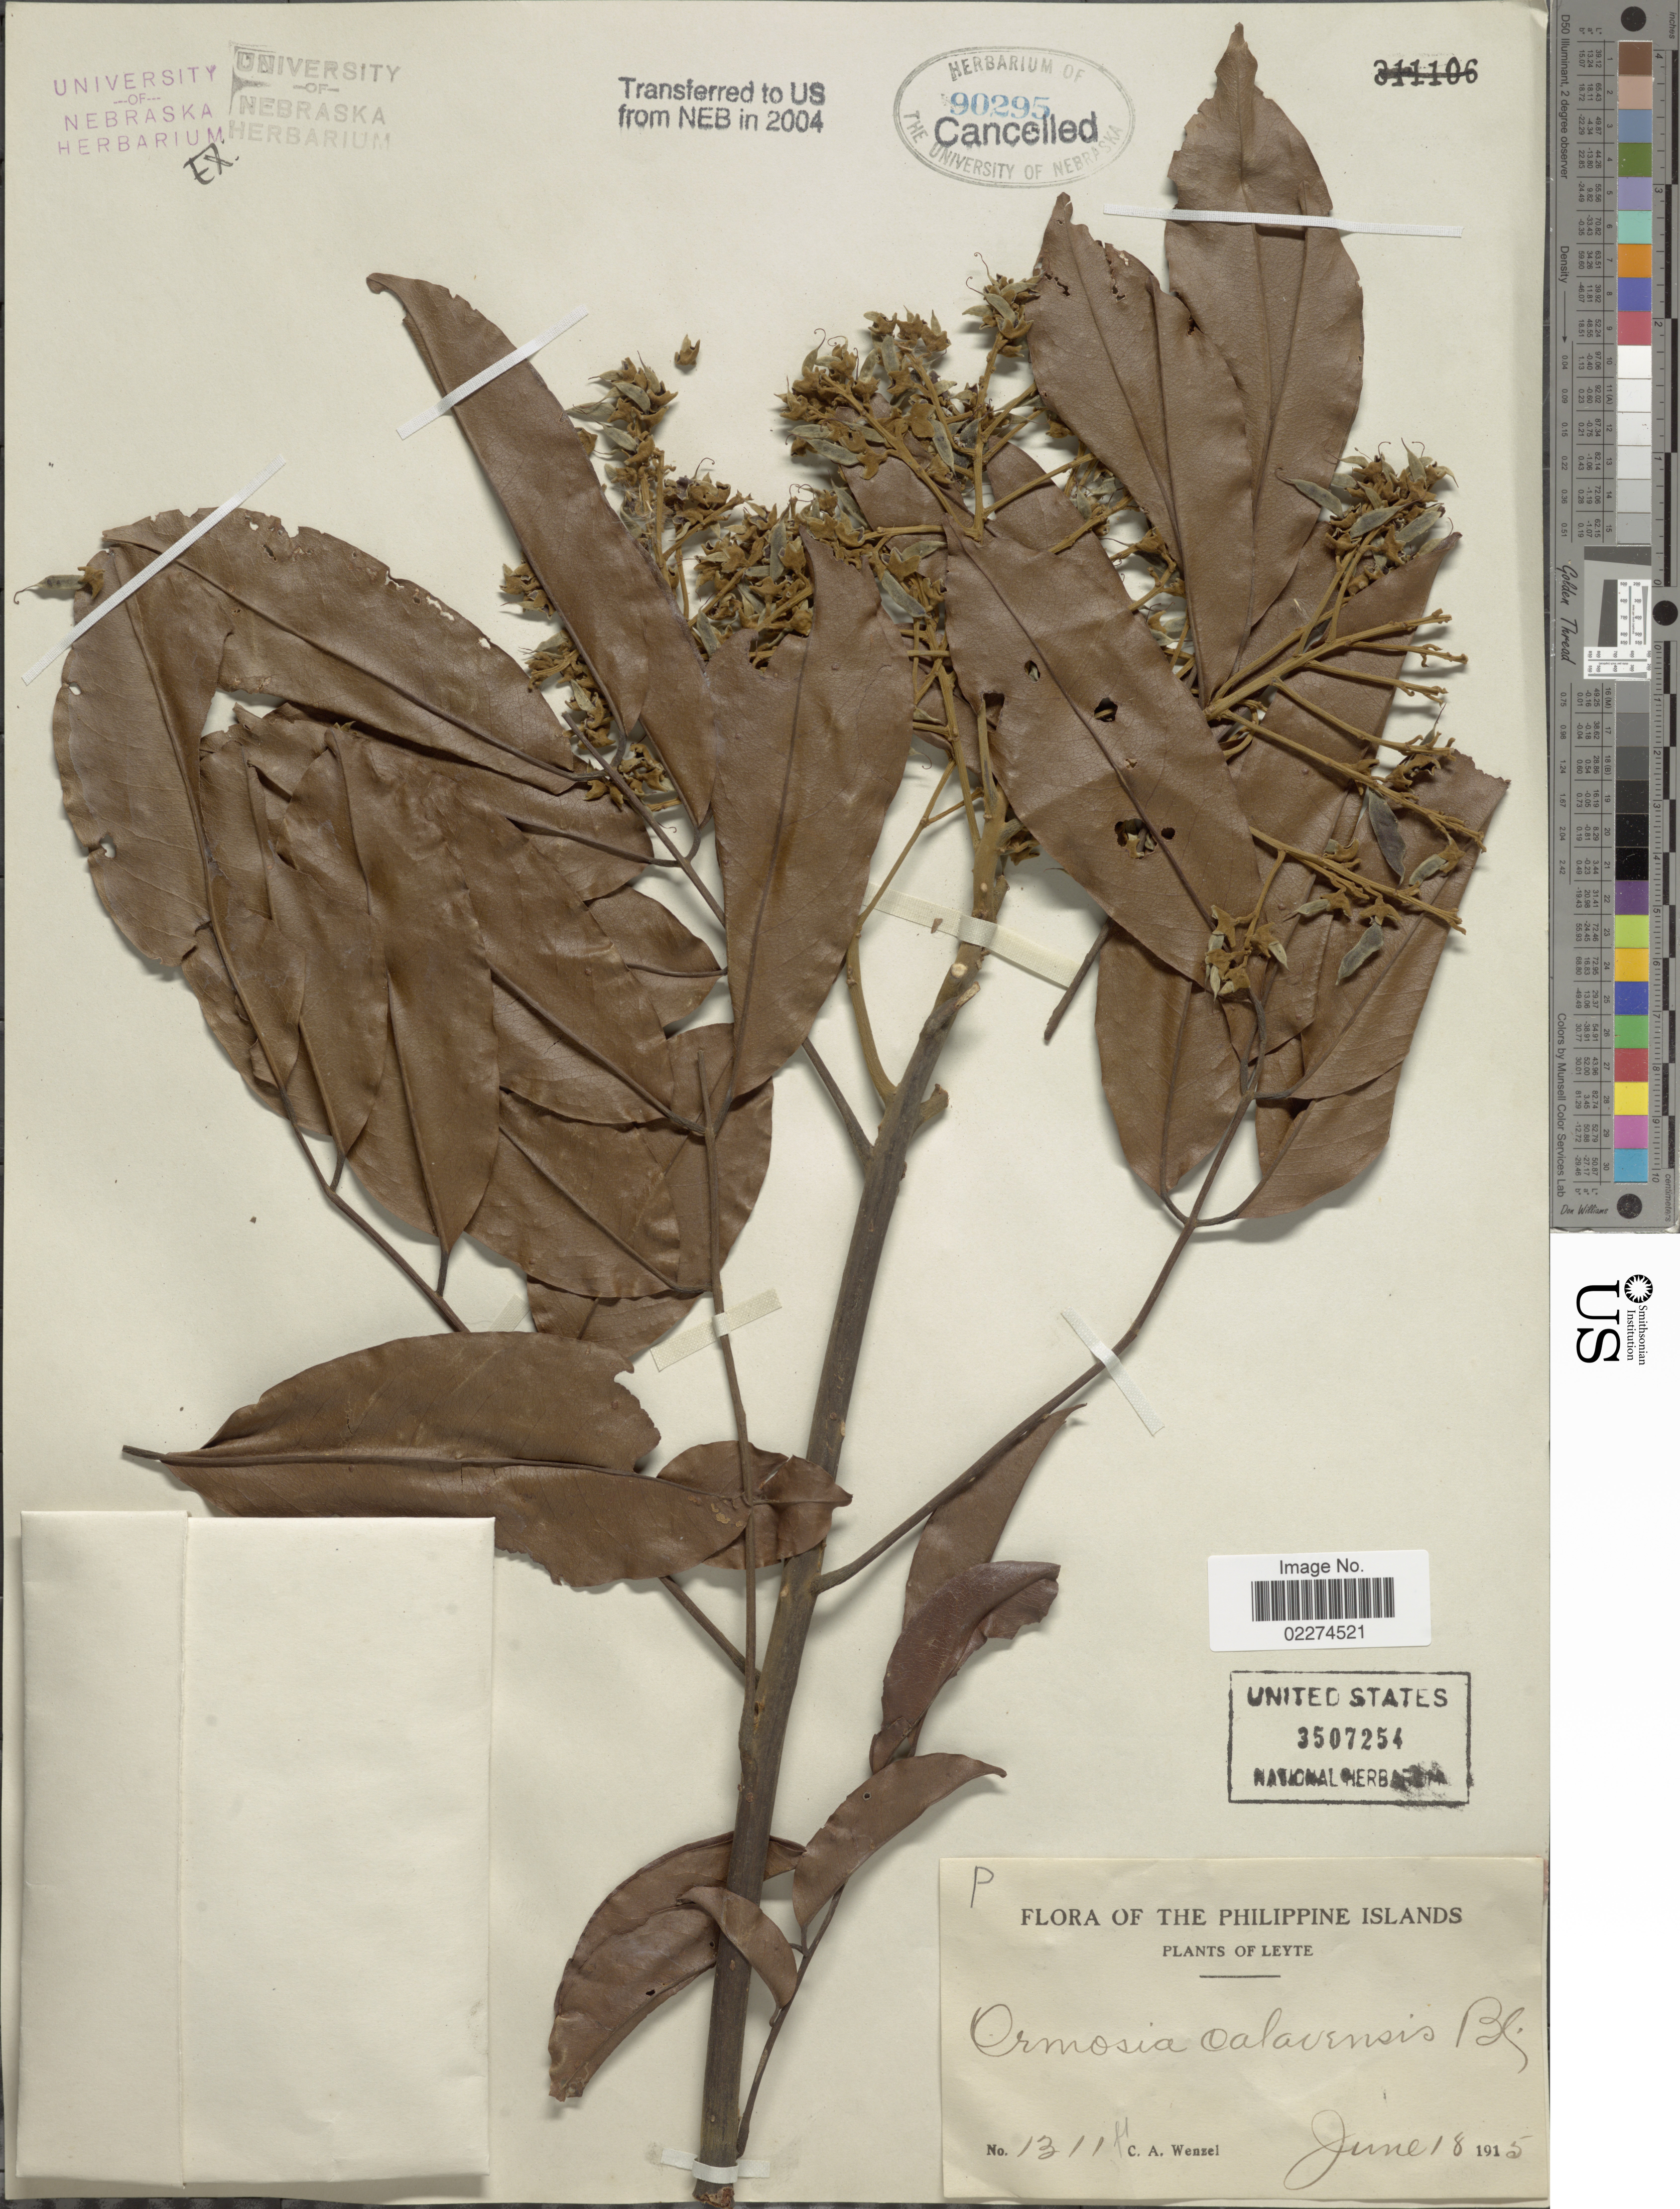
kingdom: Plantae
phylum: Tracheophyta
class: Magnoliopsida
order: Fabales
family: Fabaceae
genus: Ormosia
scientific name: Ormosia calavensis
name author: Azaola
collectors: C. Wenzel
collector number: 1311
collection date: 1915-06-18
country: Philippines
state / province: Eastern Visayas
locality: Leyte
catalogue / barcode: US 3507254